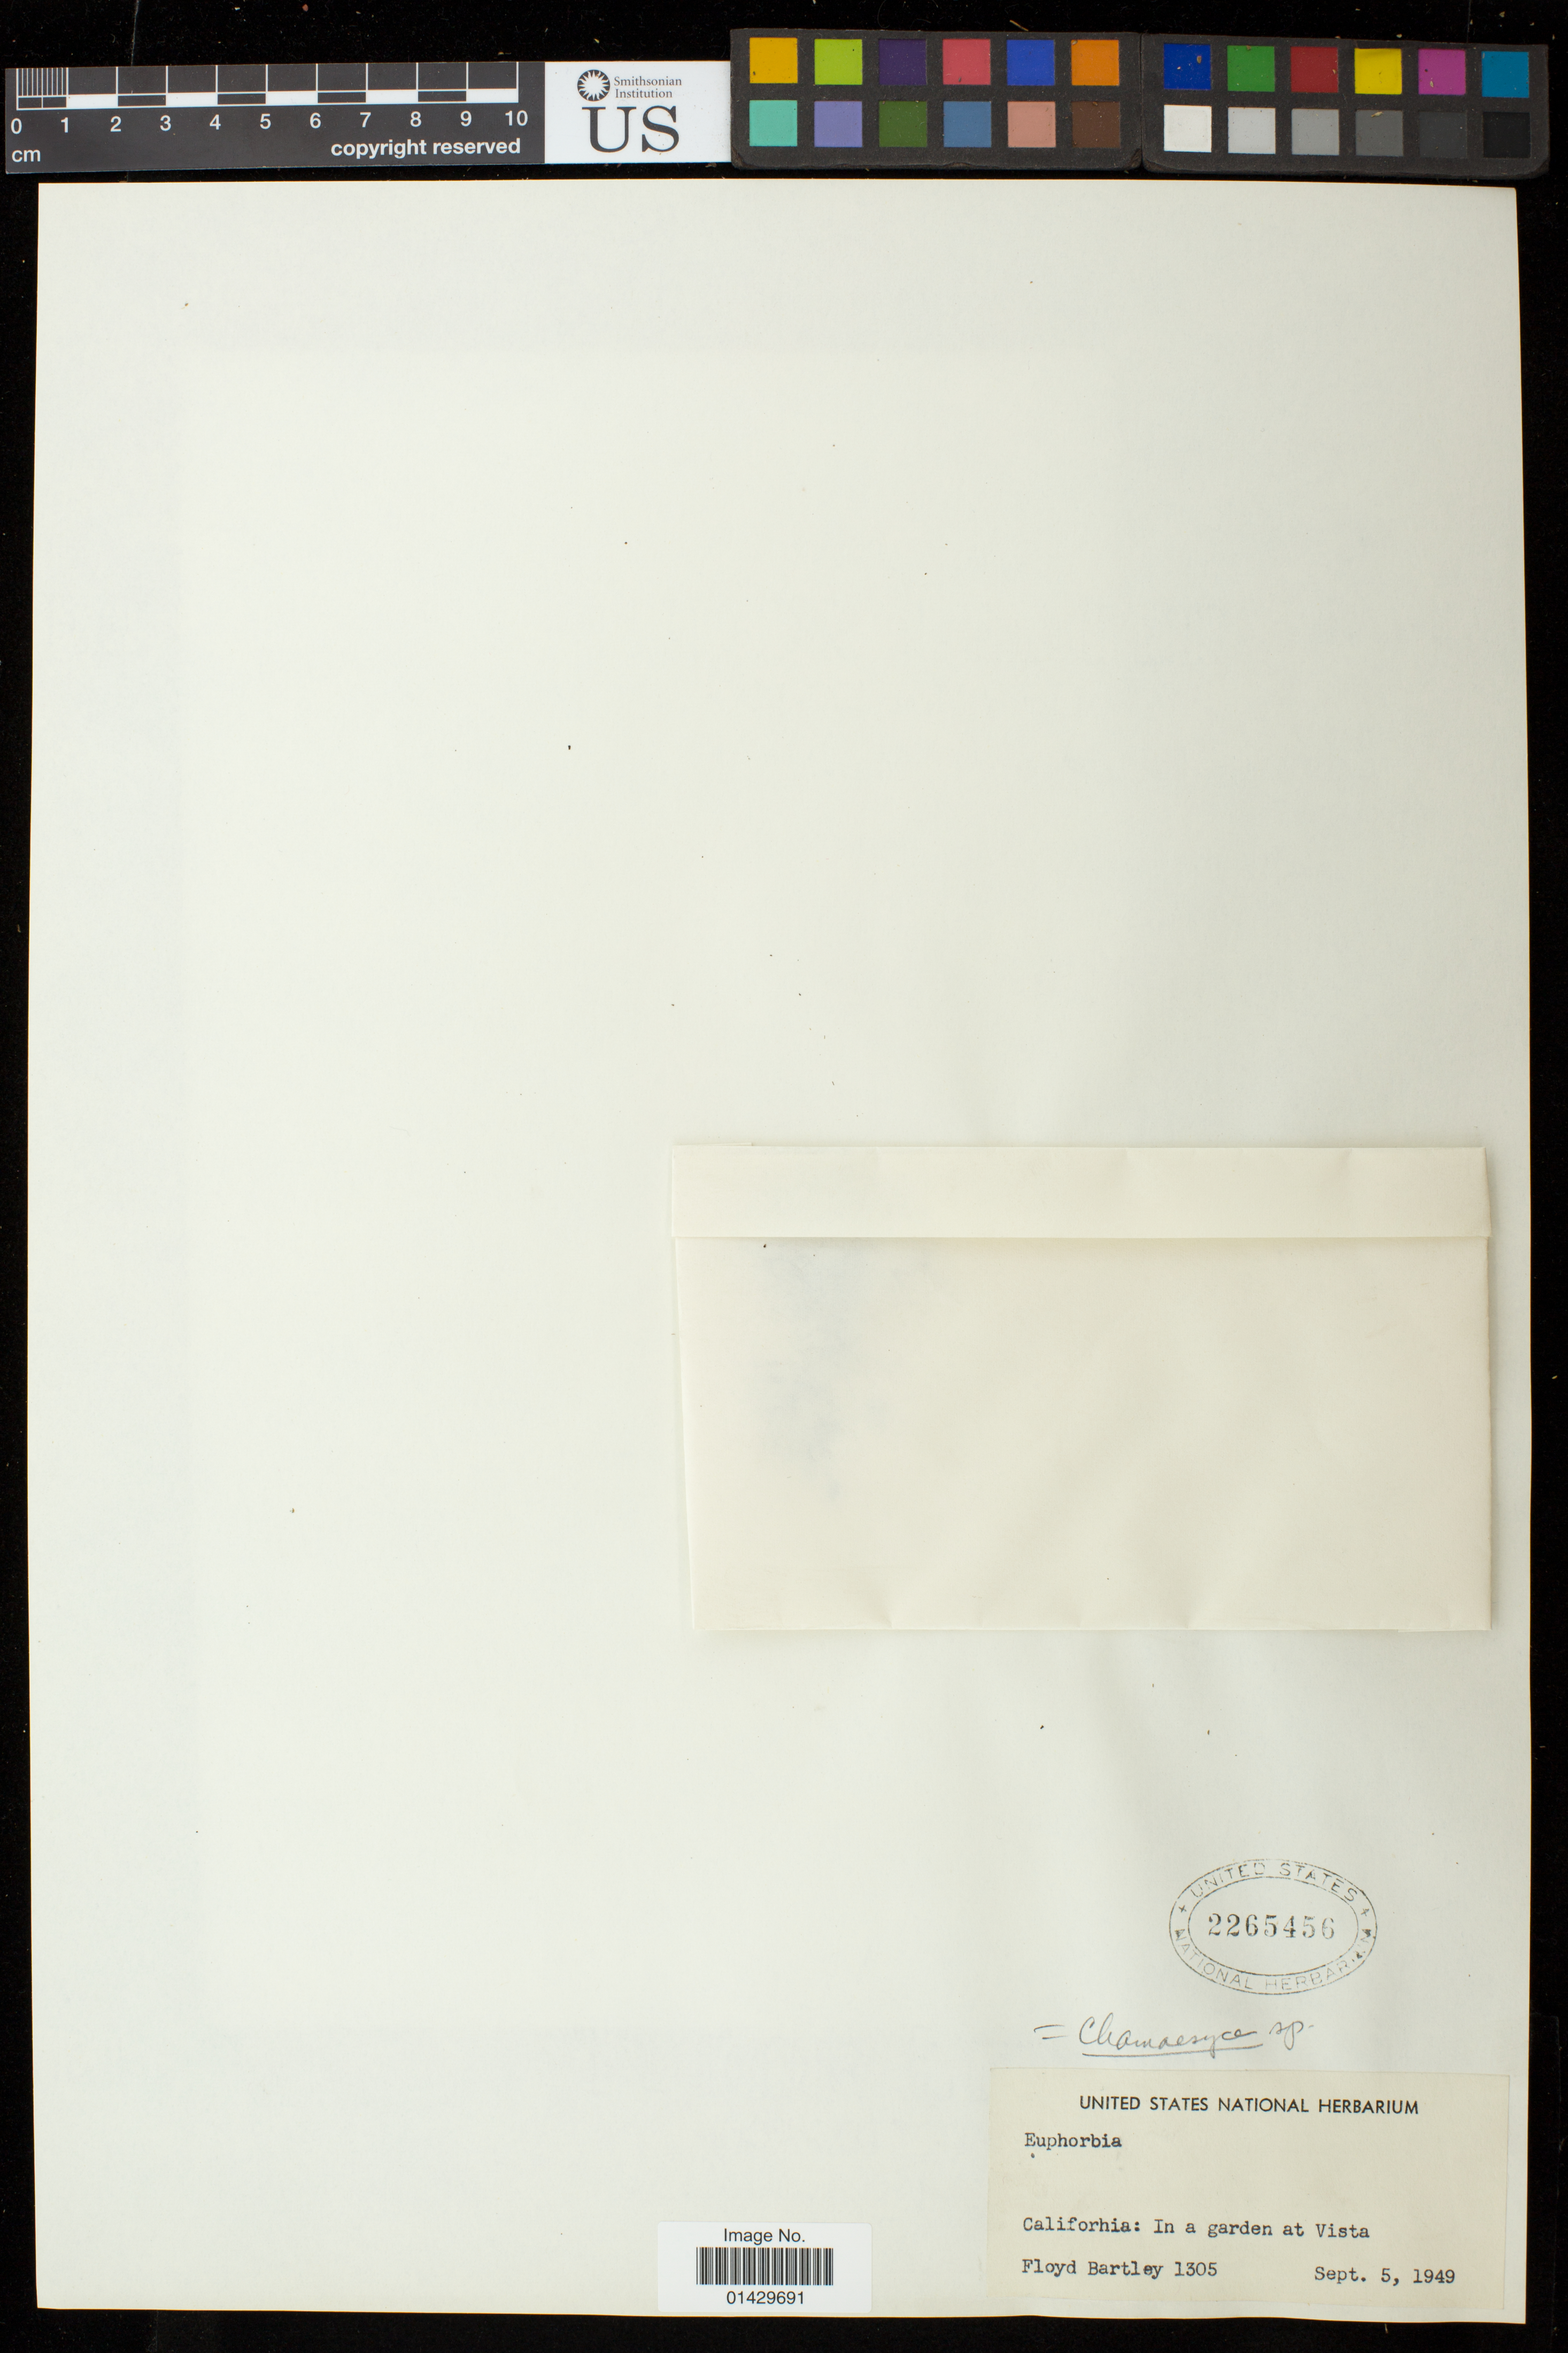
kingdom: Plantae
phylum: Tracheophyta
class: Magnoliopsida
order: Malpighiales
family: Euphorbiaceae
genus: Euphorbia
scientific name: Euphorbia sp.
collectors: F. Bartley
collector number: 1305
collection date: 1949-09-05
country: United States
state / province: California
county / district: San Diego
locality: In a garden at Vista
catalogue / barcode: US 2265456